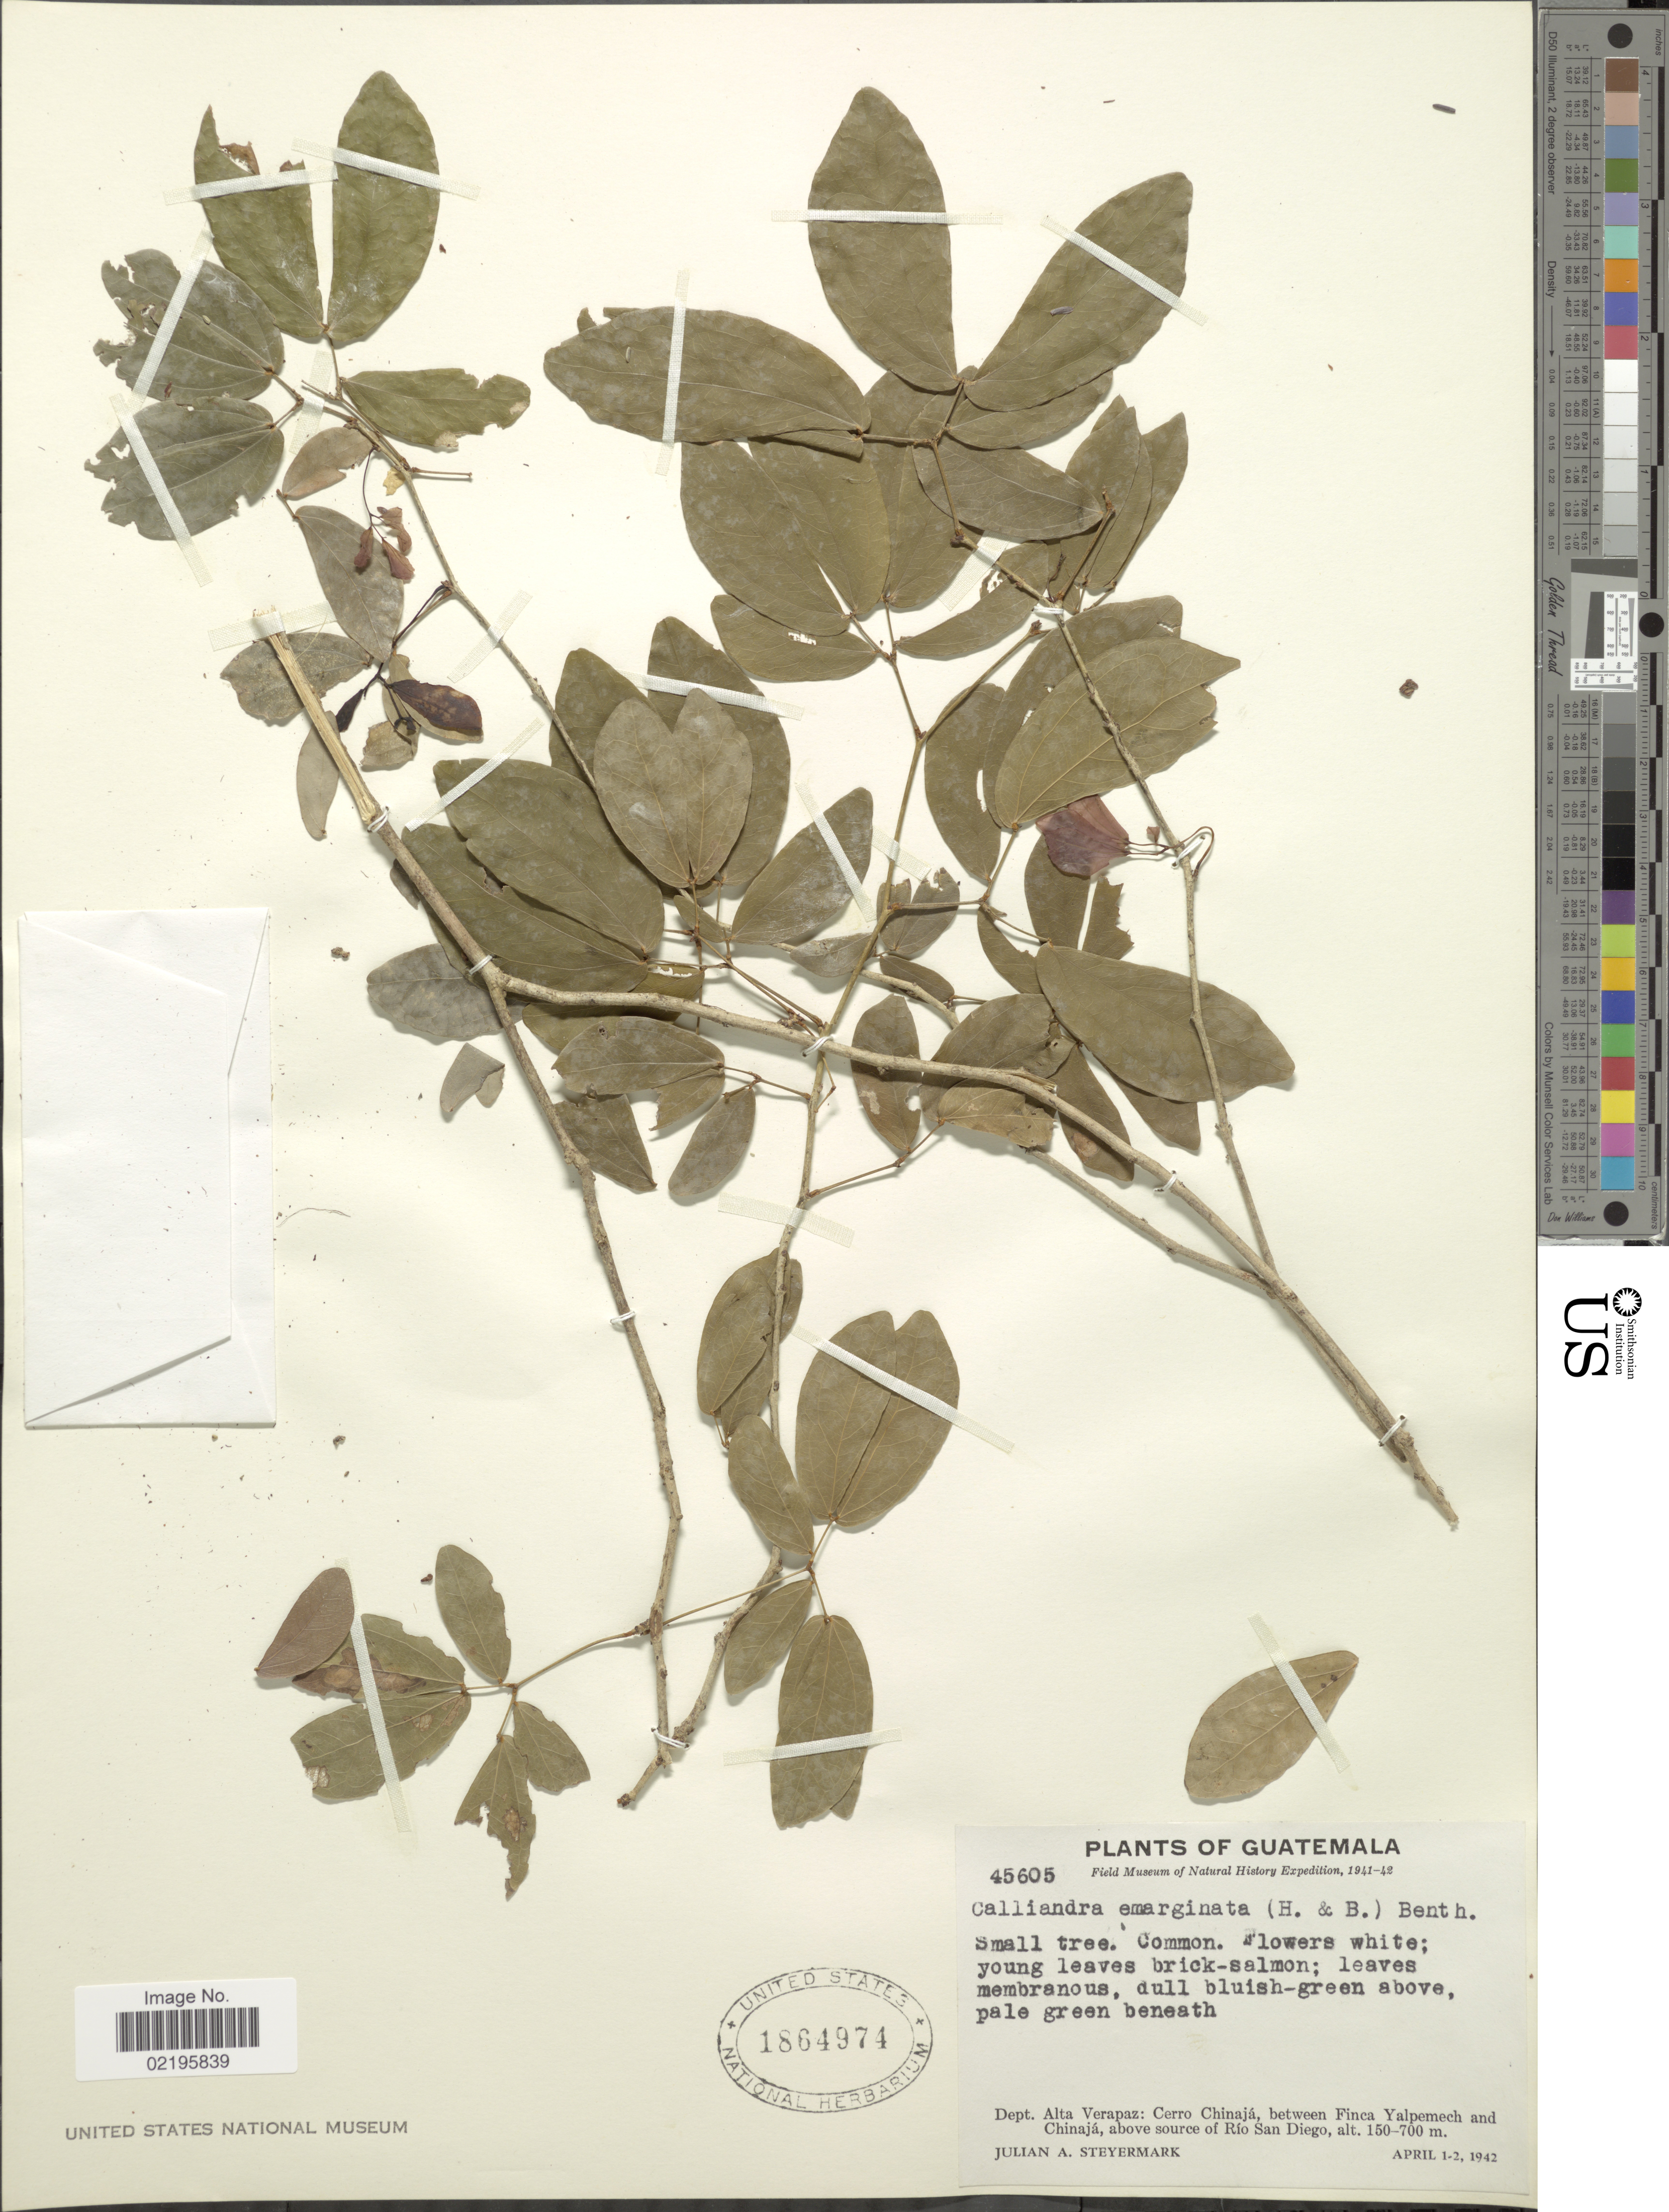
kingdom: Plantae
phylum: Tracheophyta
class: Magnoliopsida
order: Fabales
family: Fabaceae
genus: Calliandra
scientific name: Calliandra emarginata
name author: (Willd.) Benth.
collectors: J. Steyermark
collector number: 45605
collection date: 1942-04-01/1942-04-02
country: Guatemala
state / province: Alta Verapaz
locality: Cerro Chinaja, between Finca Yalpemech and Chinaja, above source of Rio San Diego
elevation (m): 150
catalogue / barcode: US 1864974